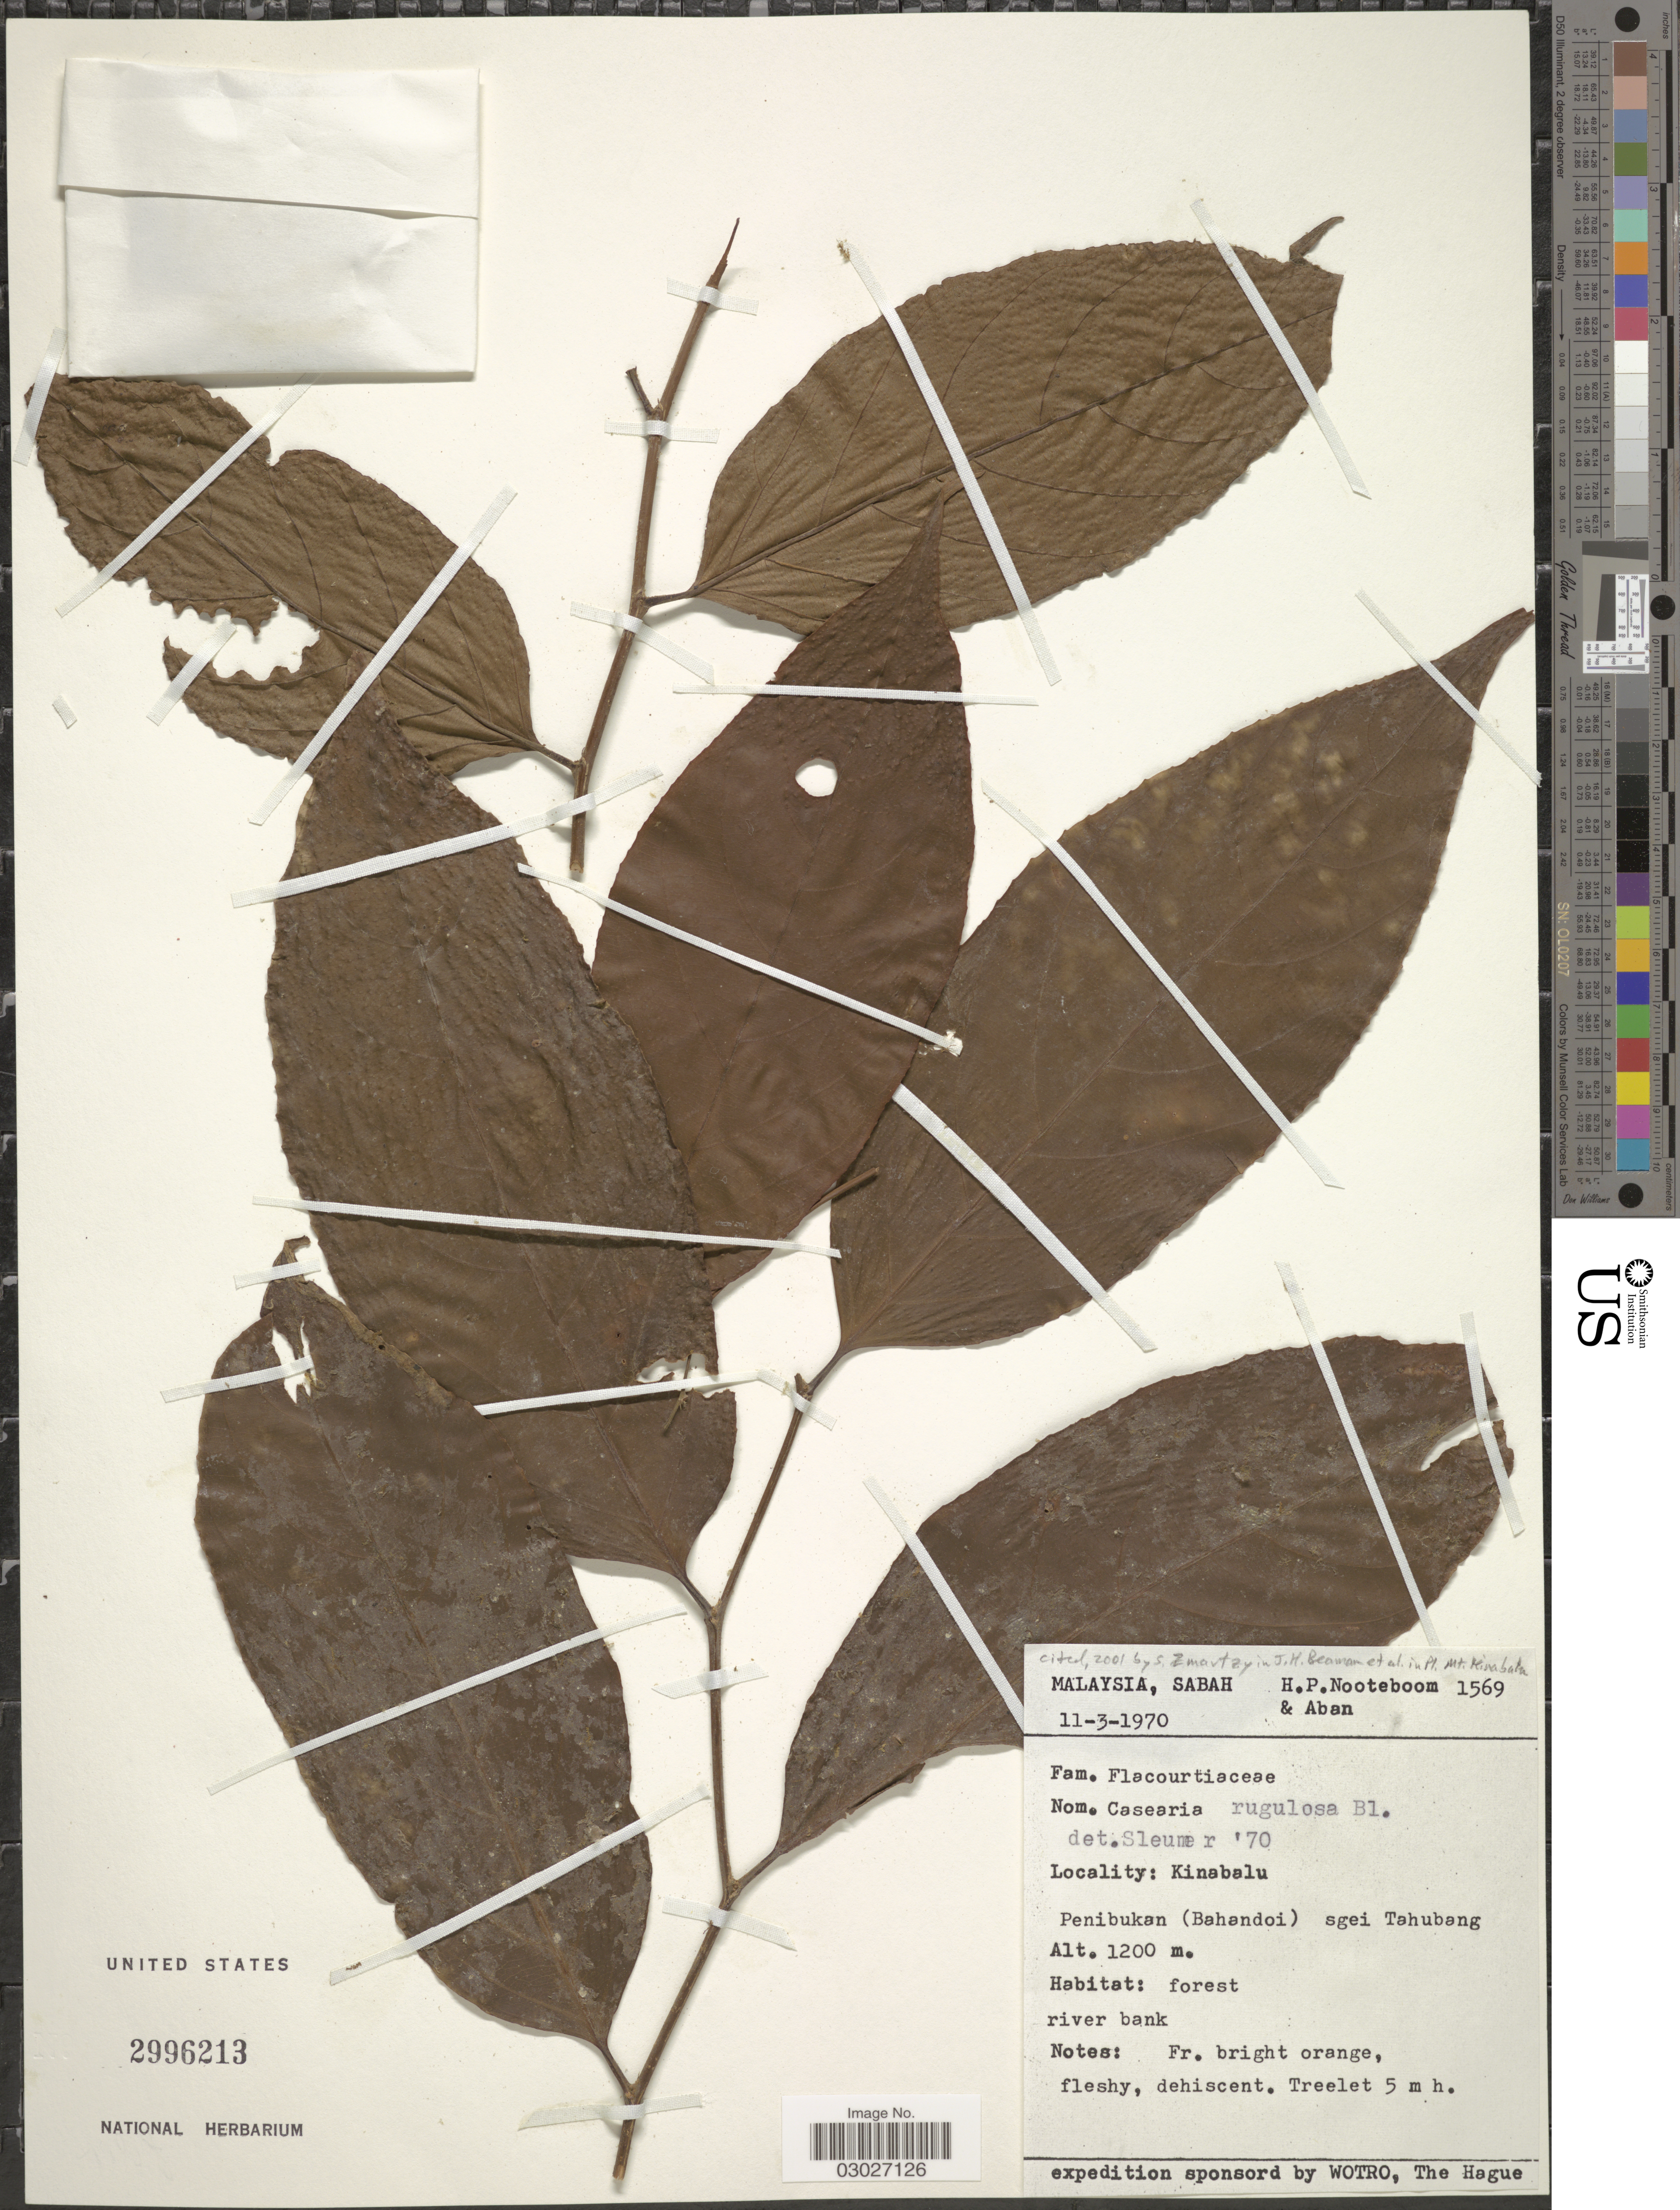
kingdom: Plantae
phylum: Tracheophyta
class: Magnoliopsida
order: Malpighiales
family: Salicaceae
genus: Casearia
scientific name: Casearia rugulosa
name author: Blume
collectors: H. P. Nooteboom & -- Aban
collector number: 1569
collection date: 1970-03-11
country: Malaysia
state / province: Sabah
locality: Kinabalu. Penibukan (Bahandoi) sgei Tahubang.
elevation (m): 1200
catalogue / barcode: US 2996213